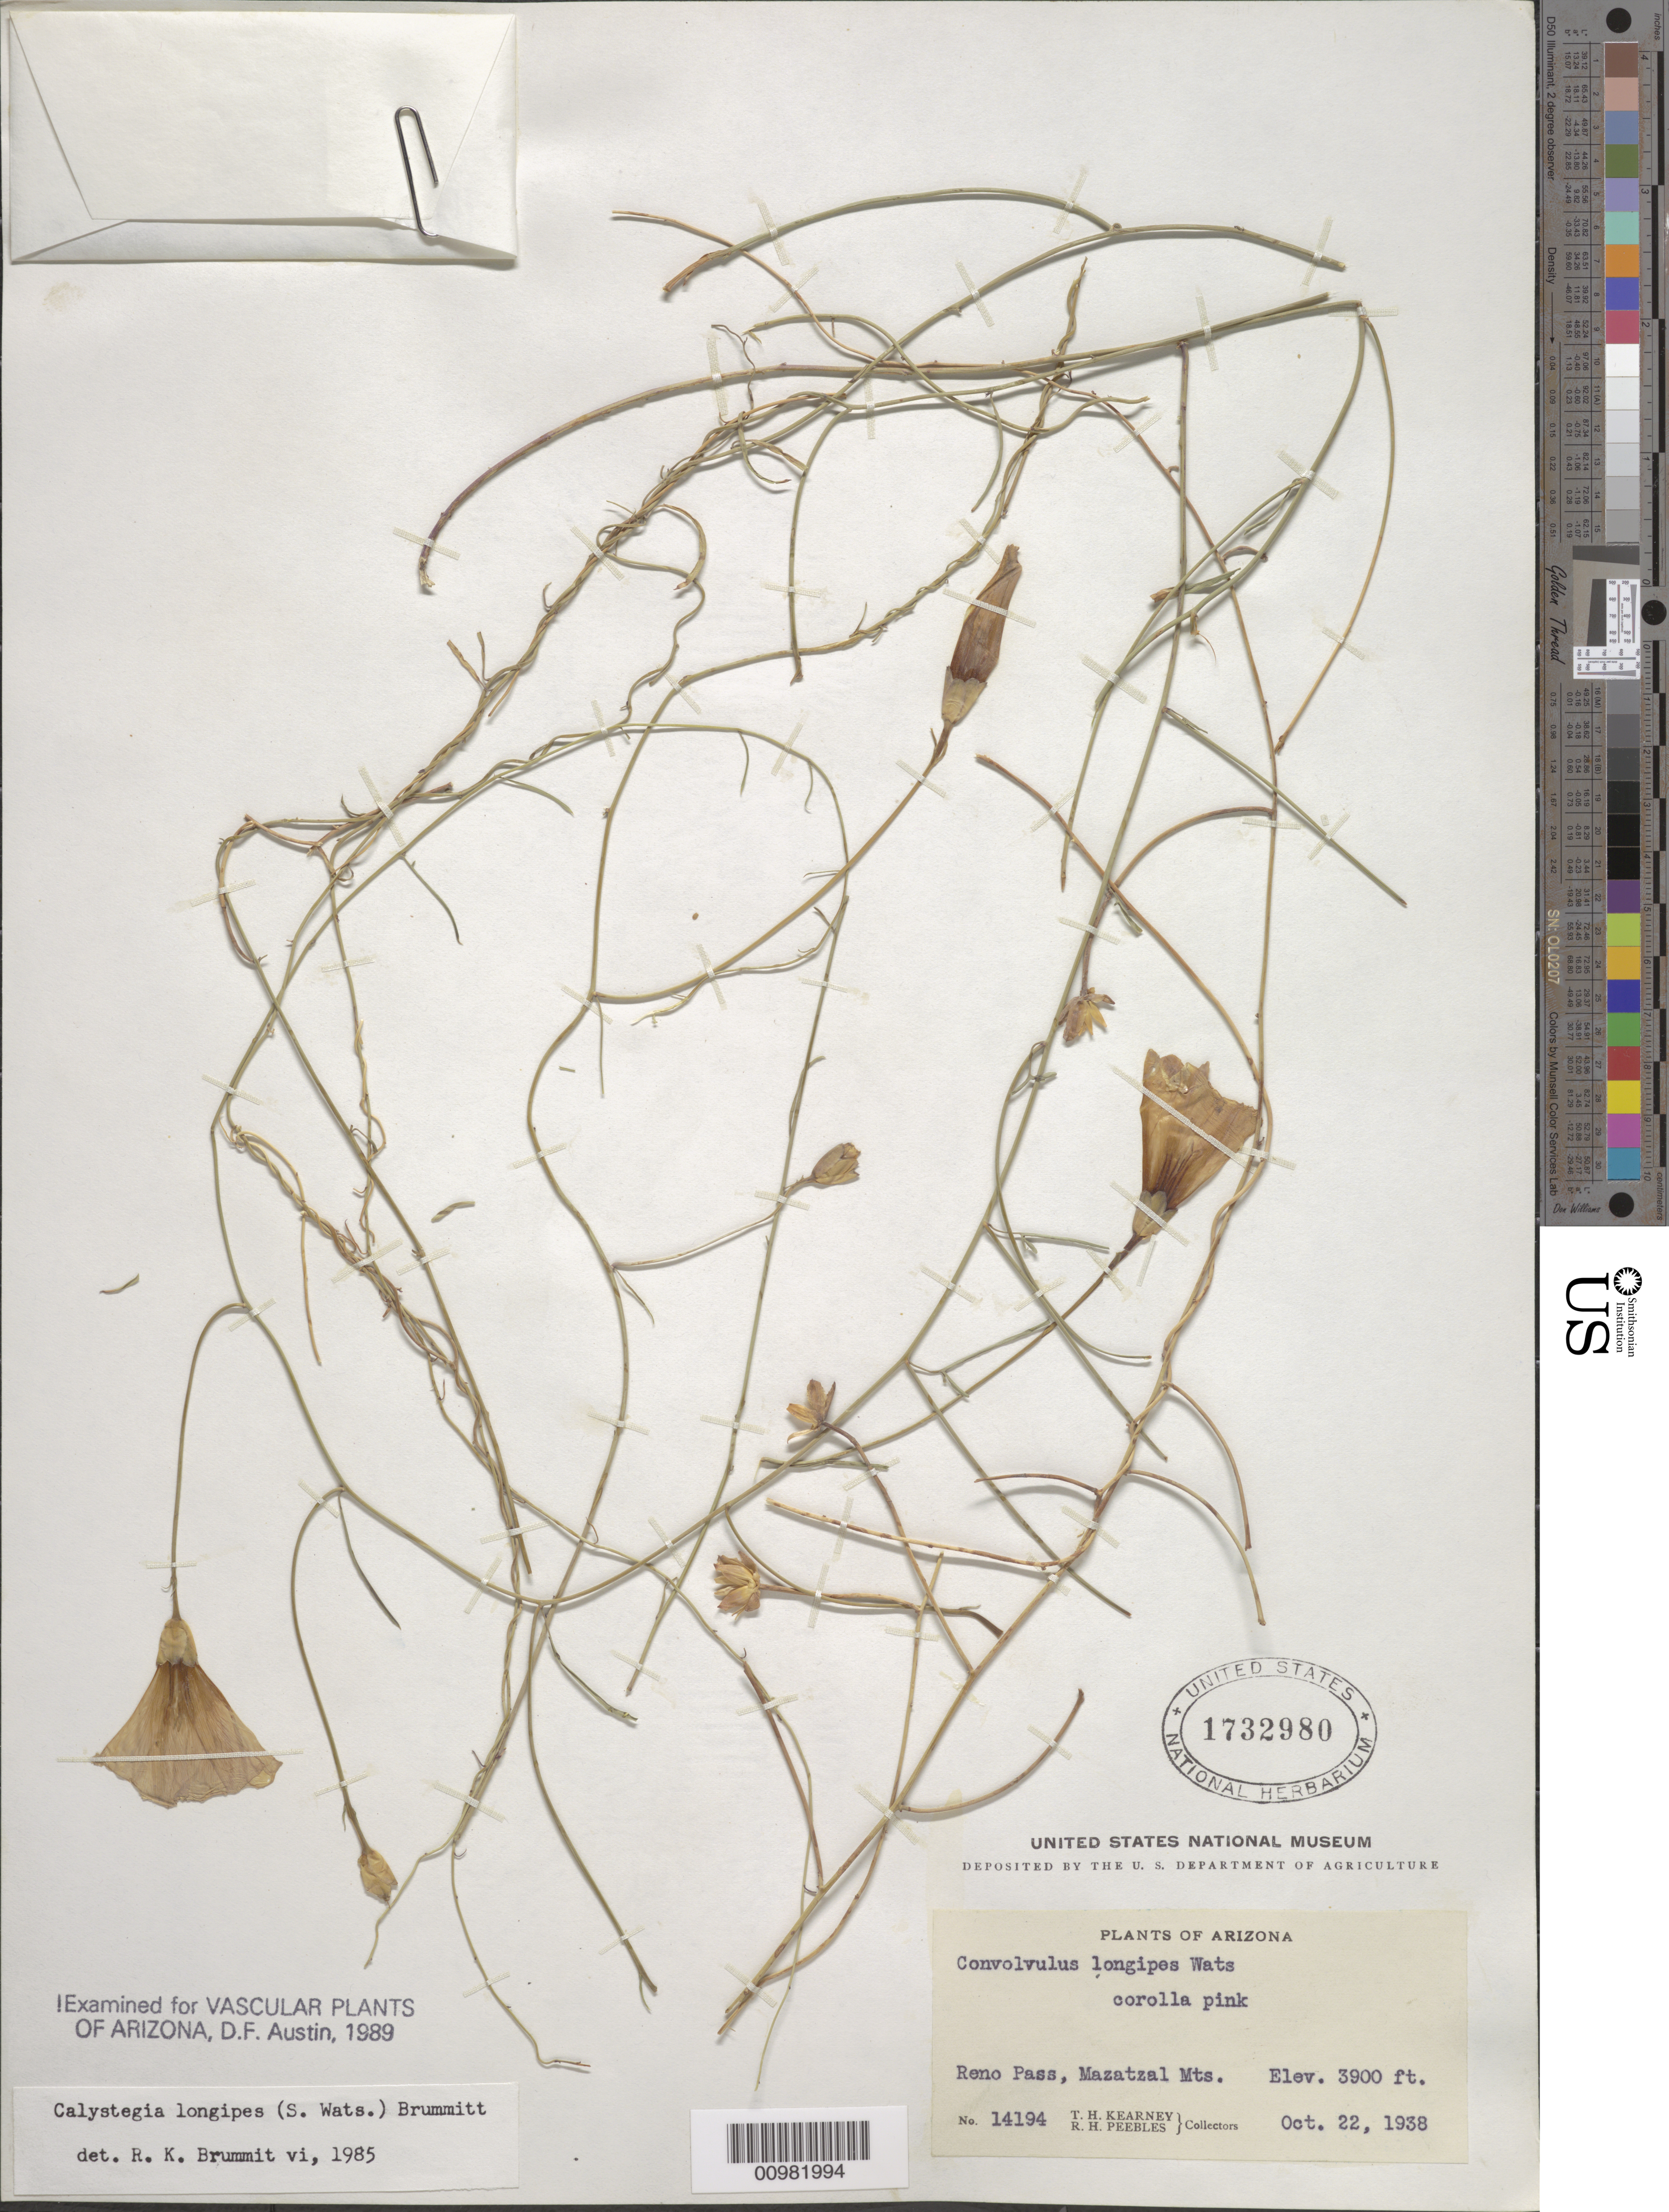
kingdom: Plantae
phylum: Tracheophyta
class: Magnoliopsida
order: Solanales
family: Convolvulaceae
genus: Calystegia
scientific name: Calystegia longipes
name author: (S. Watson) Brummitt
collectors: T. H. Kearney & R. H. Peebles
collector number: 14194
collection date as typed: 22 Oct 1938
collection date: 1938-10-22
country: United States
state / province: Arizona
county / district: Gila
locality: Reno Pass, Mazatzal Mts.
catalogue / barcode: US 1732980